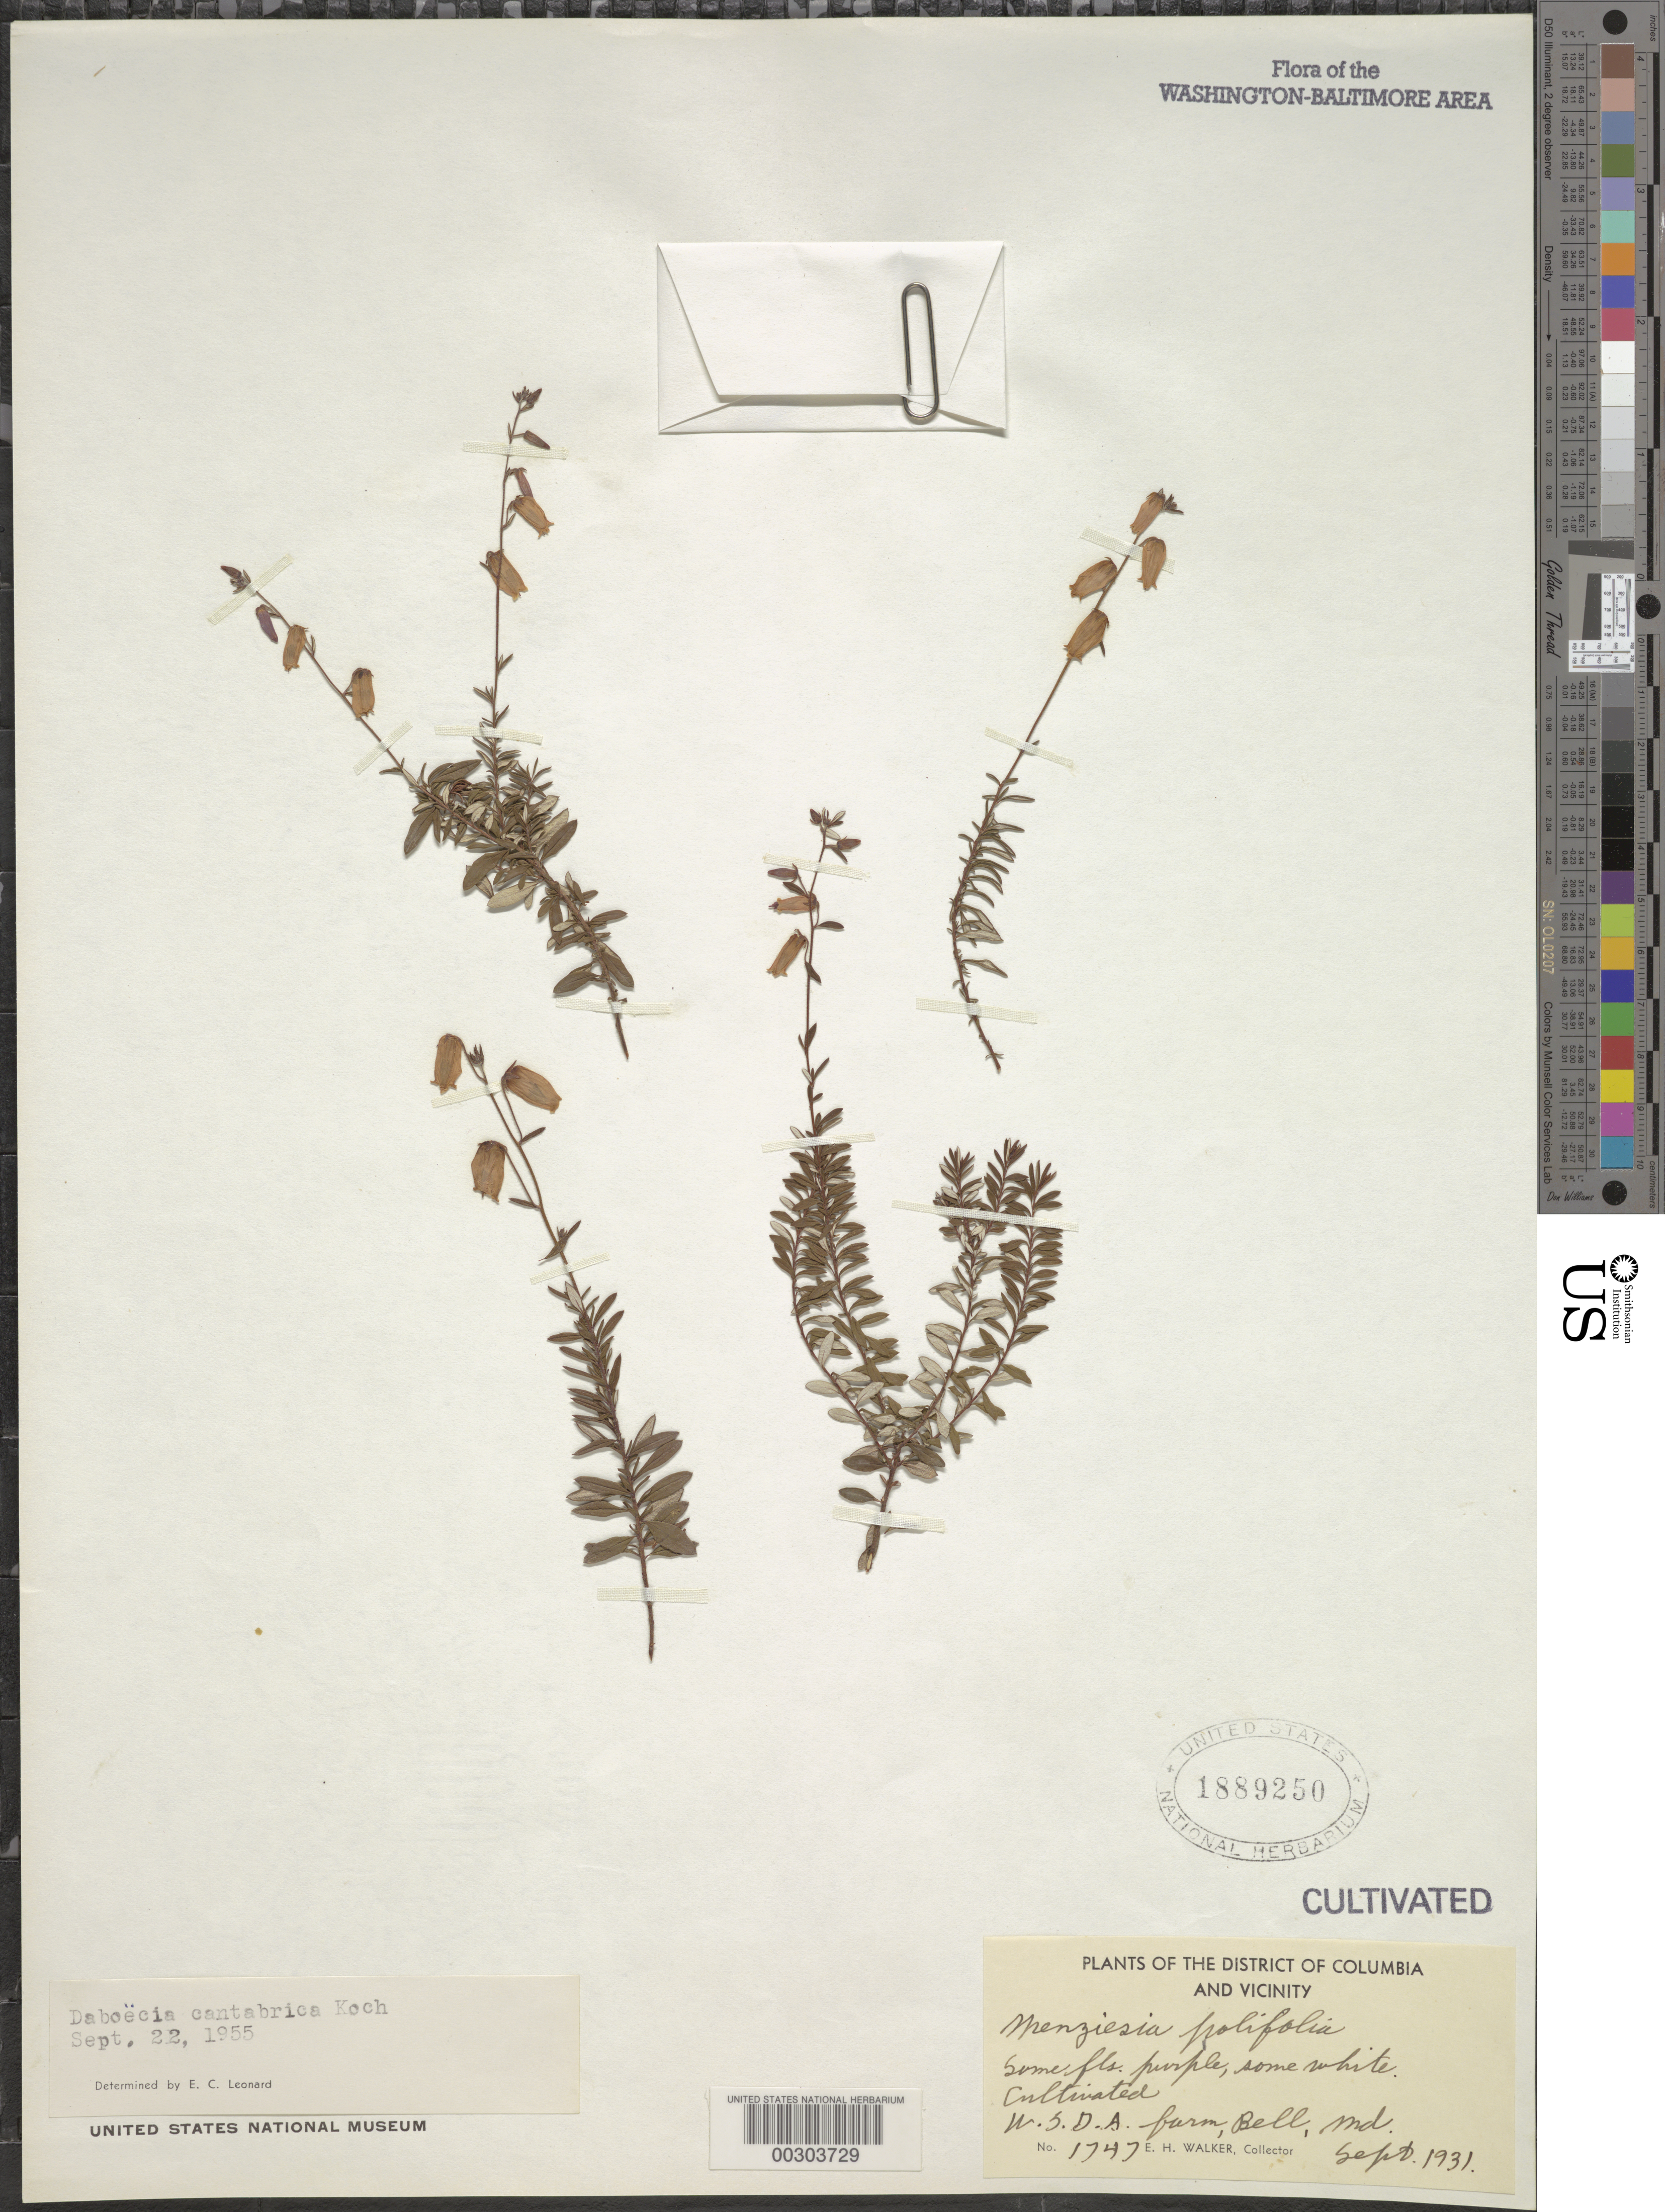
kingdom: Plantae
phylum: Tracheophyta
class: Magnoliopsida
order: Ericales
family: Ericaceae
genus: Daboecia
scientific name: Daboecia cantabrica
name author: (Huds.) K. Koch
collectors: E. H. Walker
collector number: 1747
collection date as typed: Sep 1931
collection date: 1931-09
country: United States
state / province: Maryland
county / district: Prince George's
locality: U.S.D.A. Farm, Bell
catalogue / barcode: US 1889250